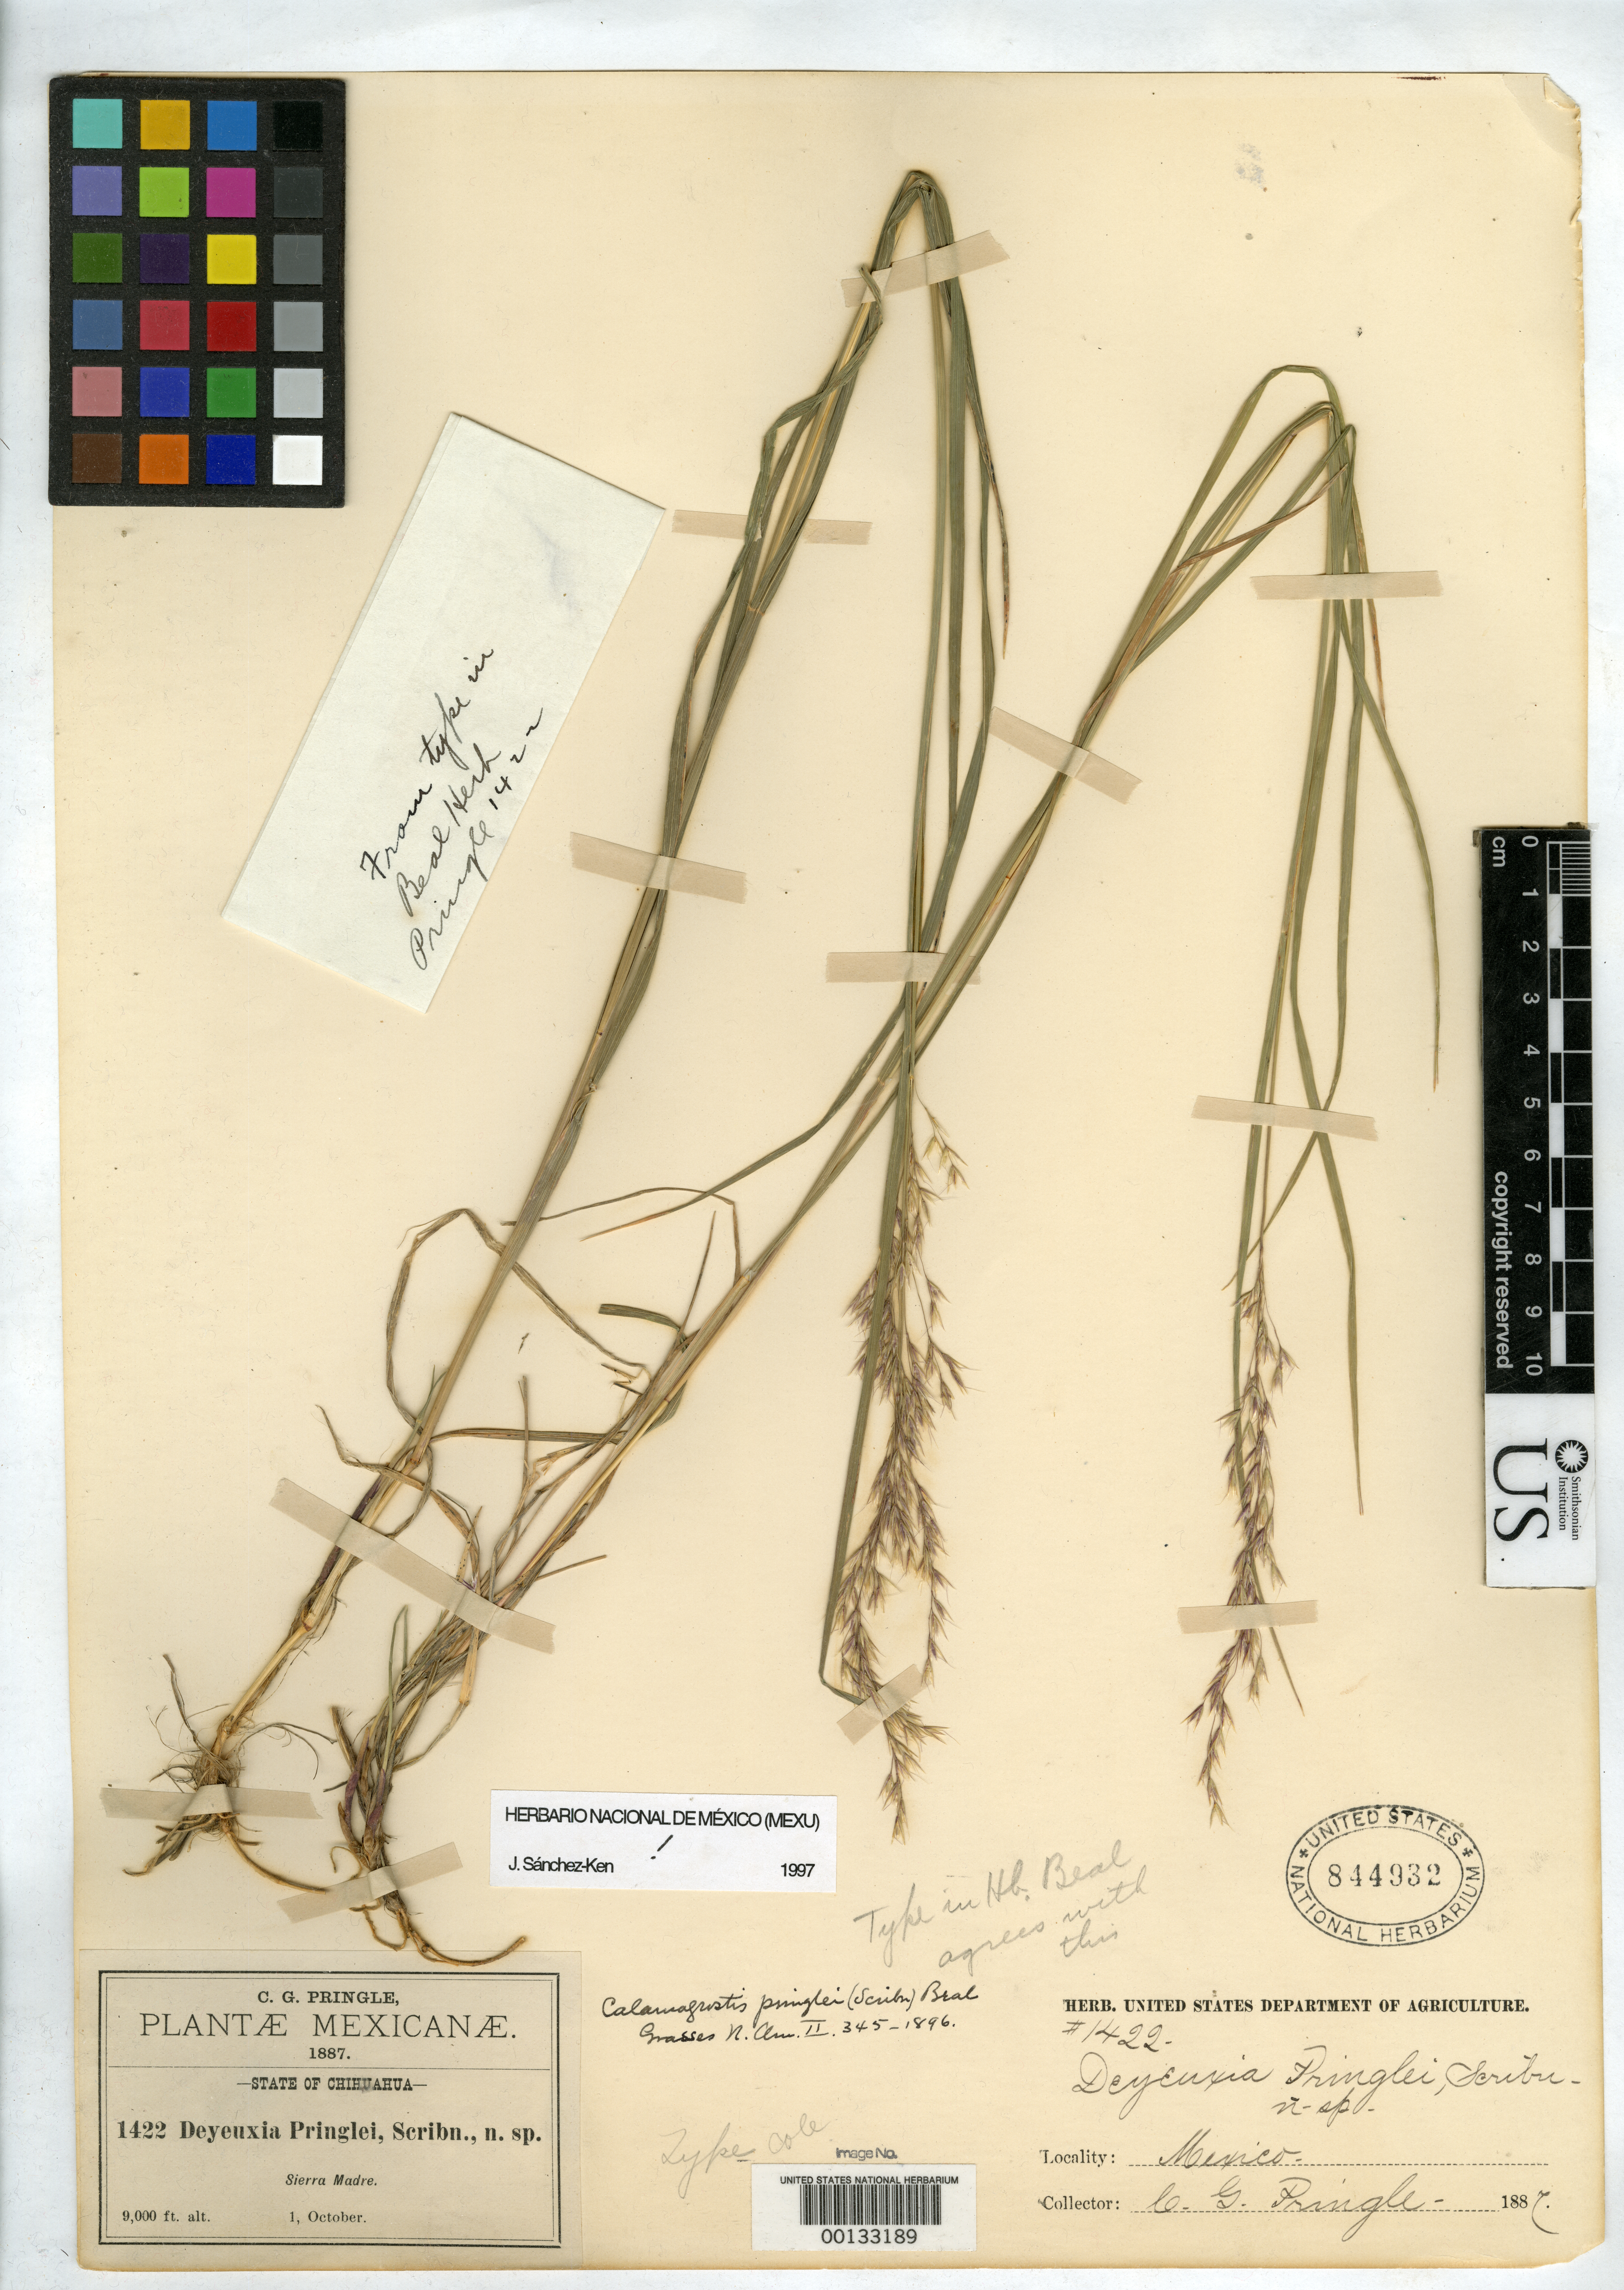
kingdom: Plantae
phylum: Tracheophyta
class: Liliopsida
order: Poales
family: Poaceae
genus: Calamagrostis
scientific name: Calamagrostis pringlei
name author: Scribn. ex W.J. Beal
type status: Isotype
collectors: C. G. Pringle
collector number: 1422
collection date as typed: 01 Oct 1887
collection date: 1887-10-01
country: Mexico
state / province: Chihuahua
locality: Sierra Madre.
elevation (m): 2743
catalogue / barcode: US 844932